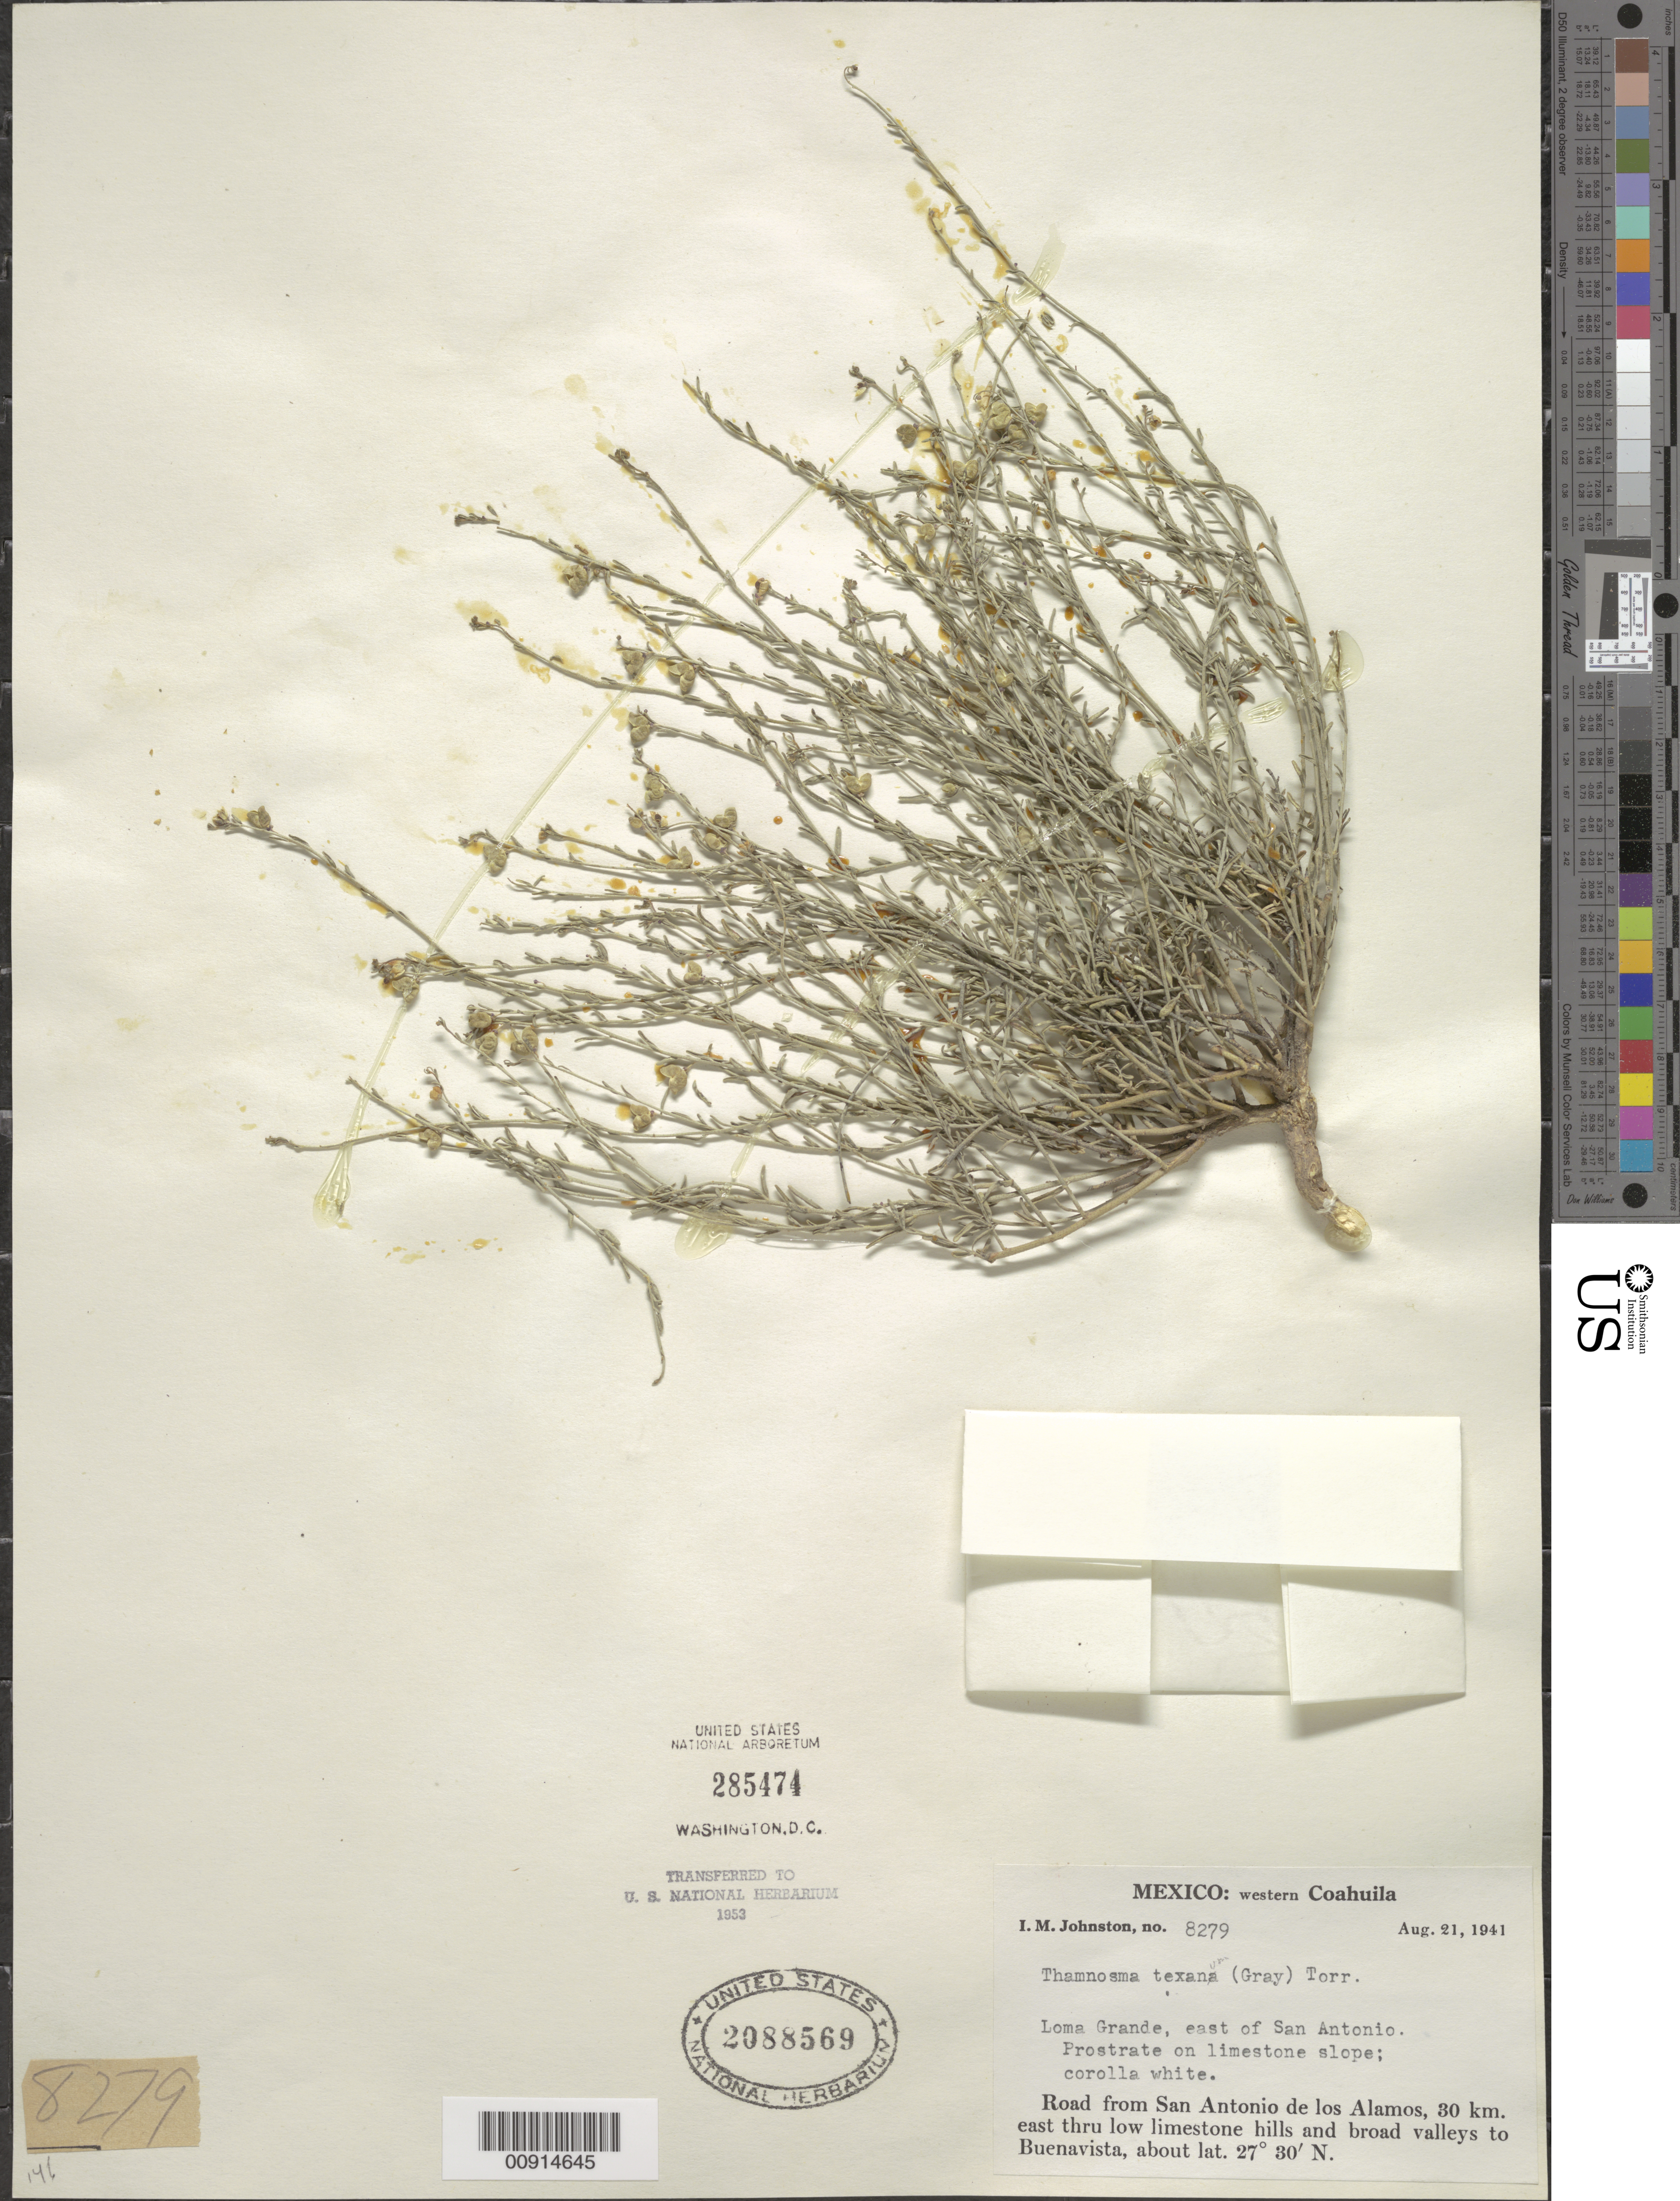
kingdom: Plantae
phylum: Tracheophyta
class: Magnoliopsida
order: Sapindales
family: Rutaceae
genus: Thamnosma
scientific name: Thamnosma texana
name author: (A. Gray) Torr.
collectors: I.M. Johnston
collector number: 8279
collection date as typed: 21 Aug 1941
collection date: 1941-08-21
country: Mexico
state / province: Coahuila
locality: Loma Grande, east of San Antonio. Road from San Antonio de los Alamos, 30 km. east thru limestone hills and broad valleys to Buenavista. Western Coahuila.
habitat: Prostrate on limestone slope.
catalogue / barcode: US 2088569